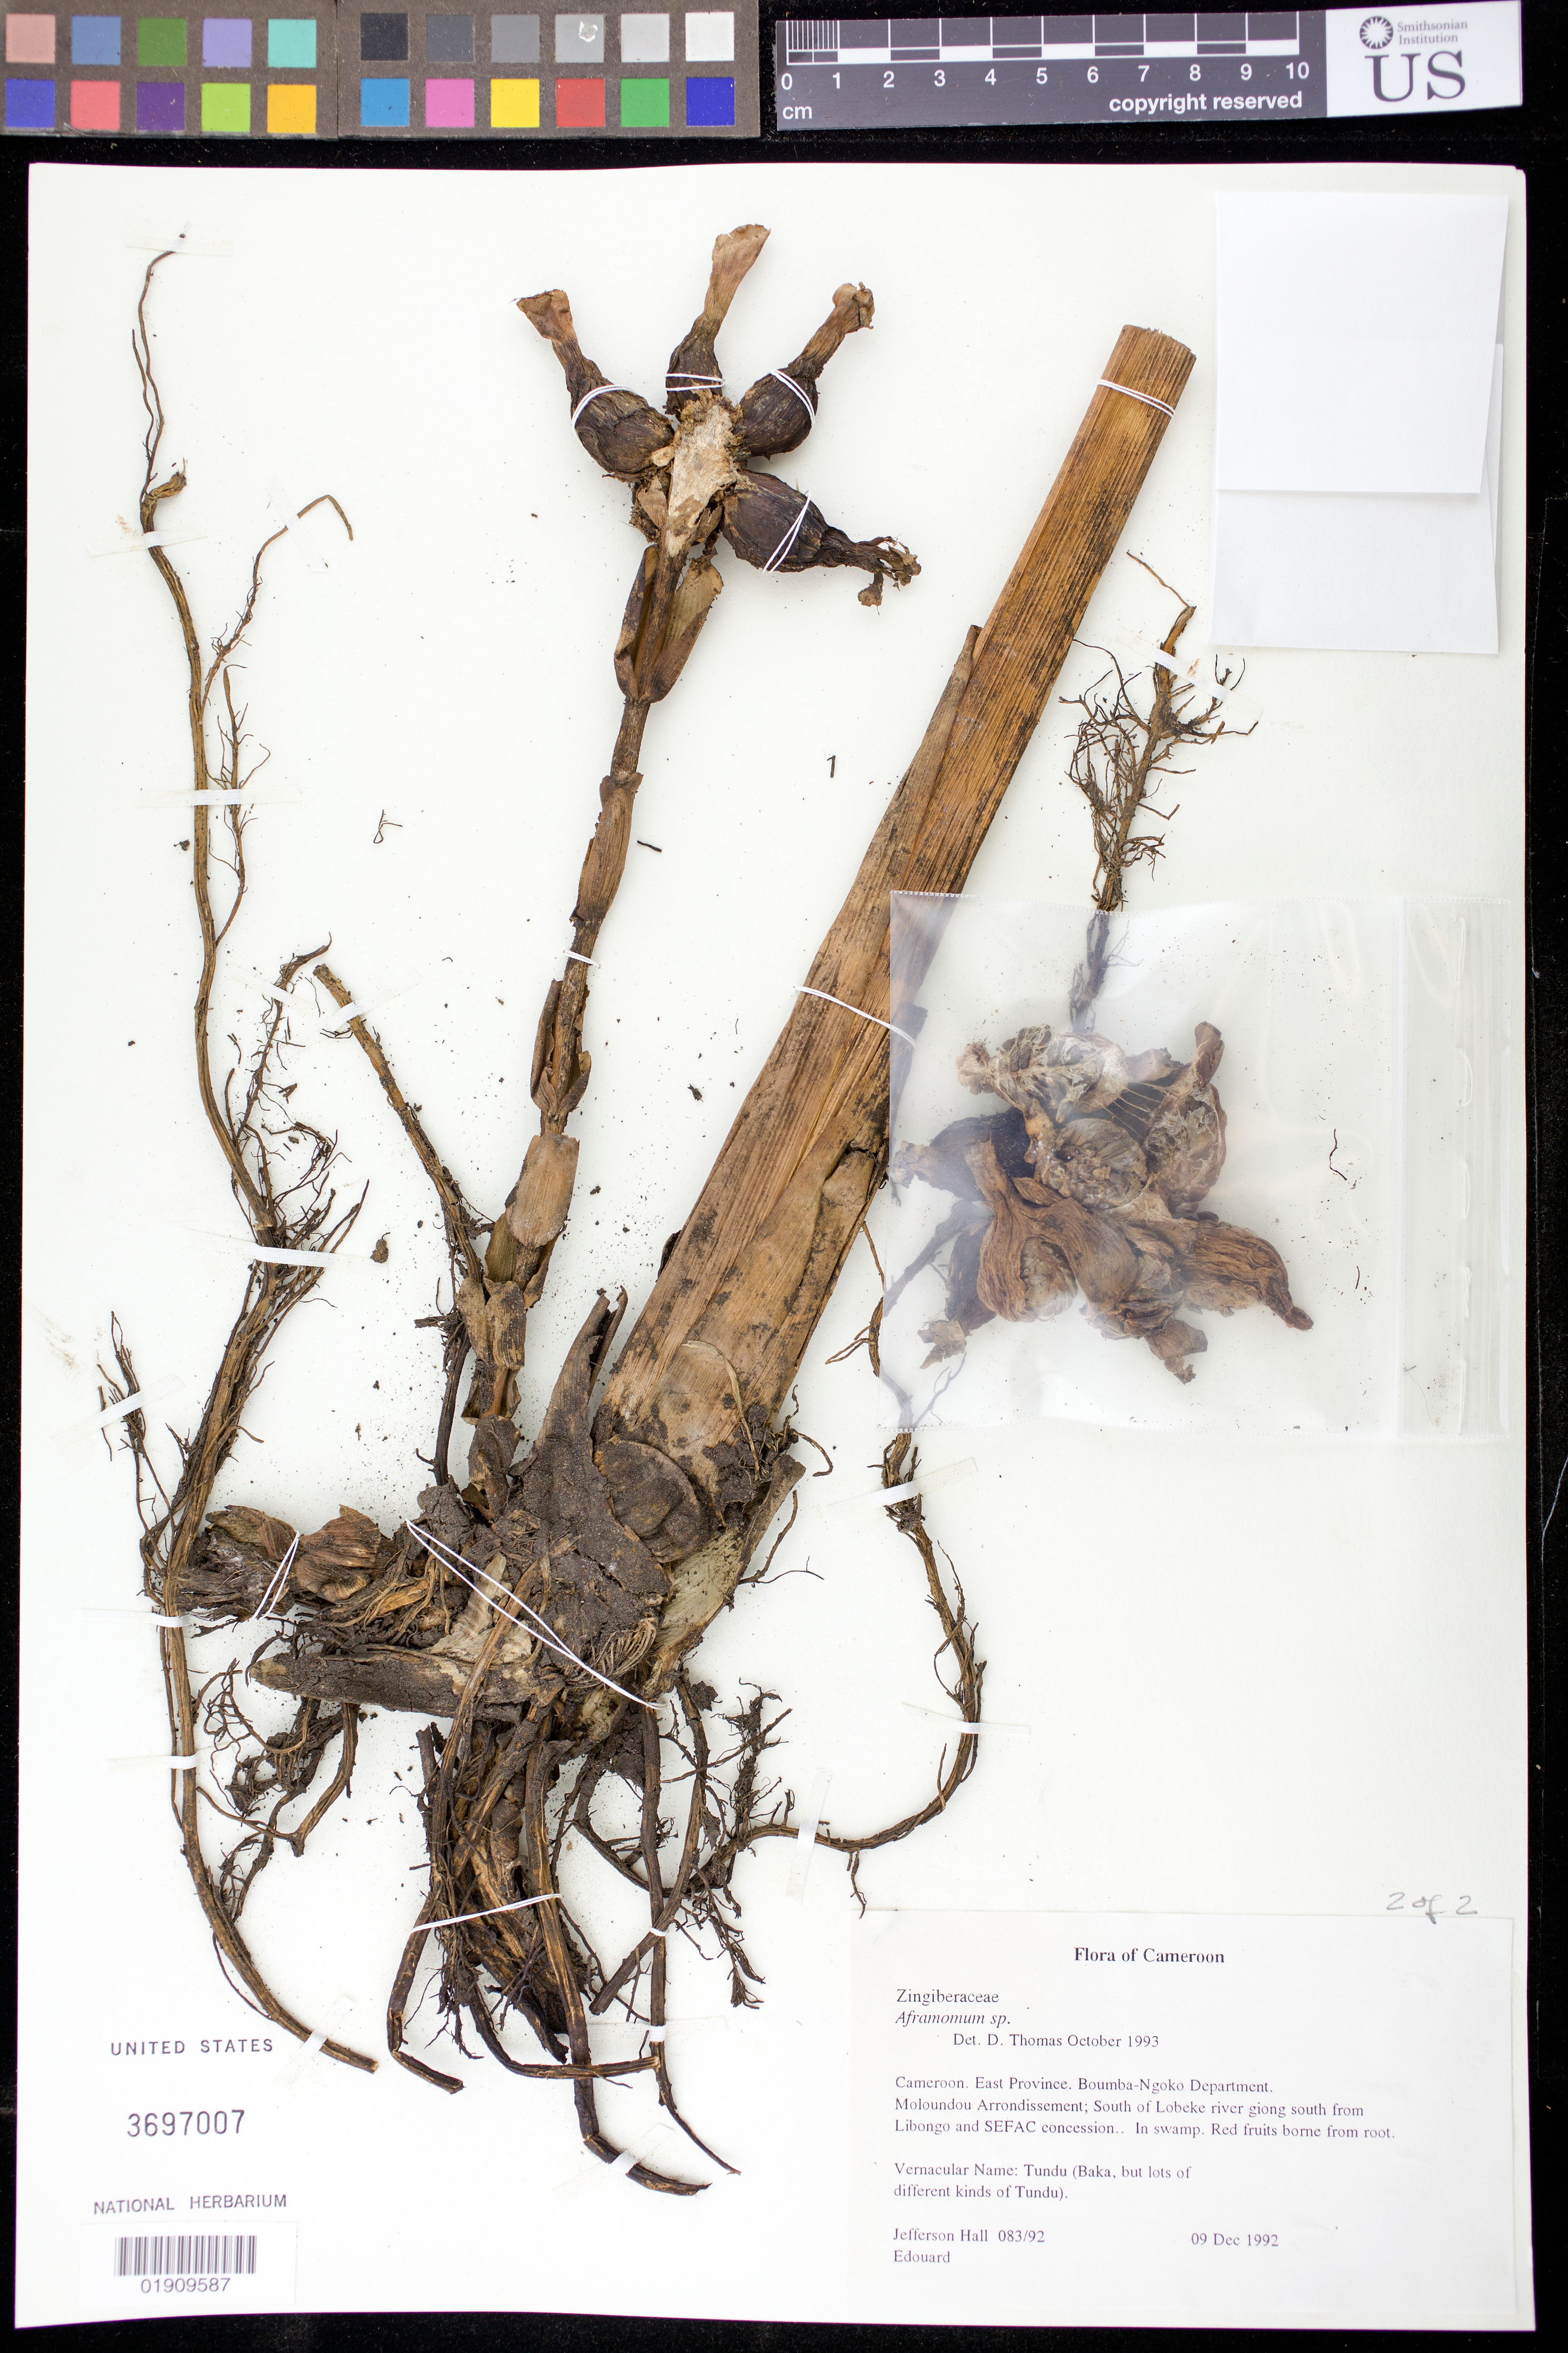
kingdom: Plantae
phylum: Tracheophyta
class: Liliopsida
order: Zingiberales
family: Zingiberaceae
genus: Aframomum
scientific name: Aframomum sp.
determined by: Thomas, D.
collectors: J. Hall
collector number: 083/92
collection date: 1992-12-09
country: Cameroon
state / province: Est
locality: Boumba-Ngoko Department. Boumba-Ngoko Department. Moloundou Arroundissement; South of Lobeke river, south of Libongo and SEFAC concession.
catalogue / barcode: US 3697007-2